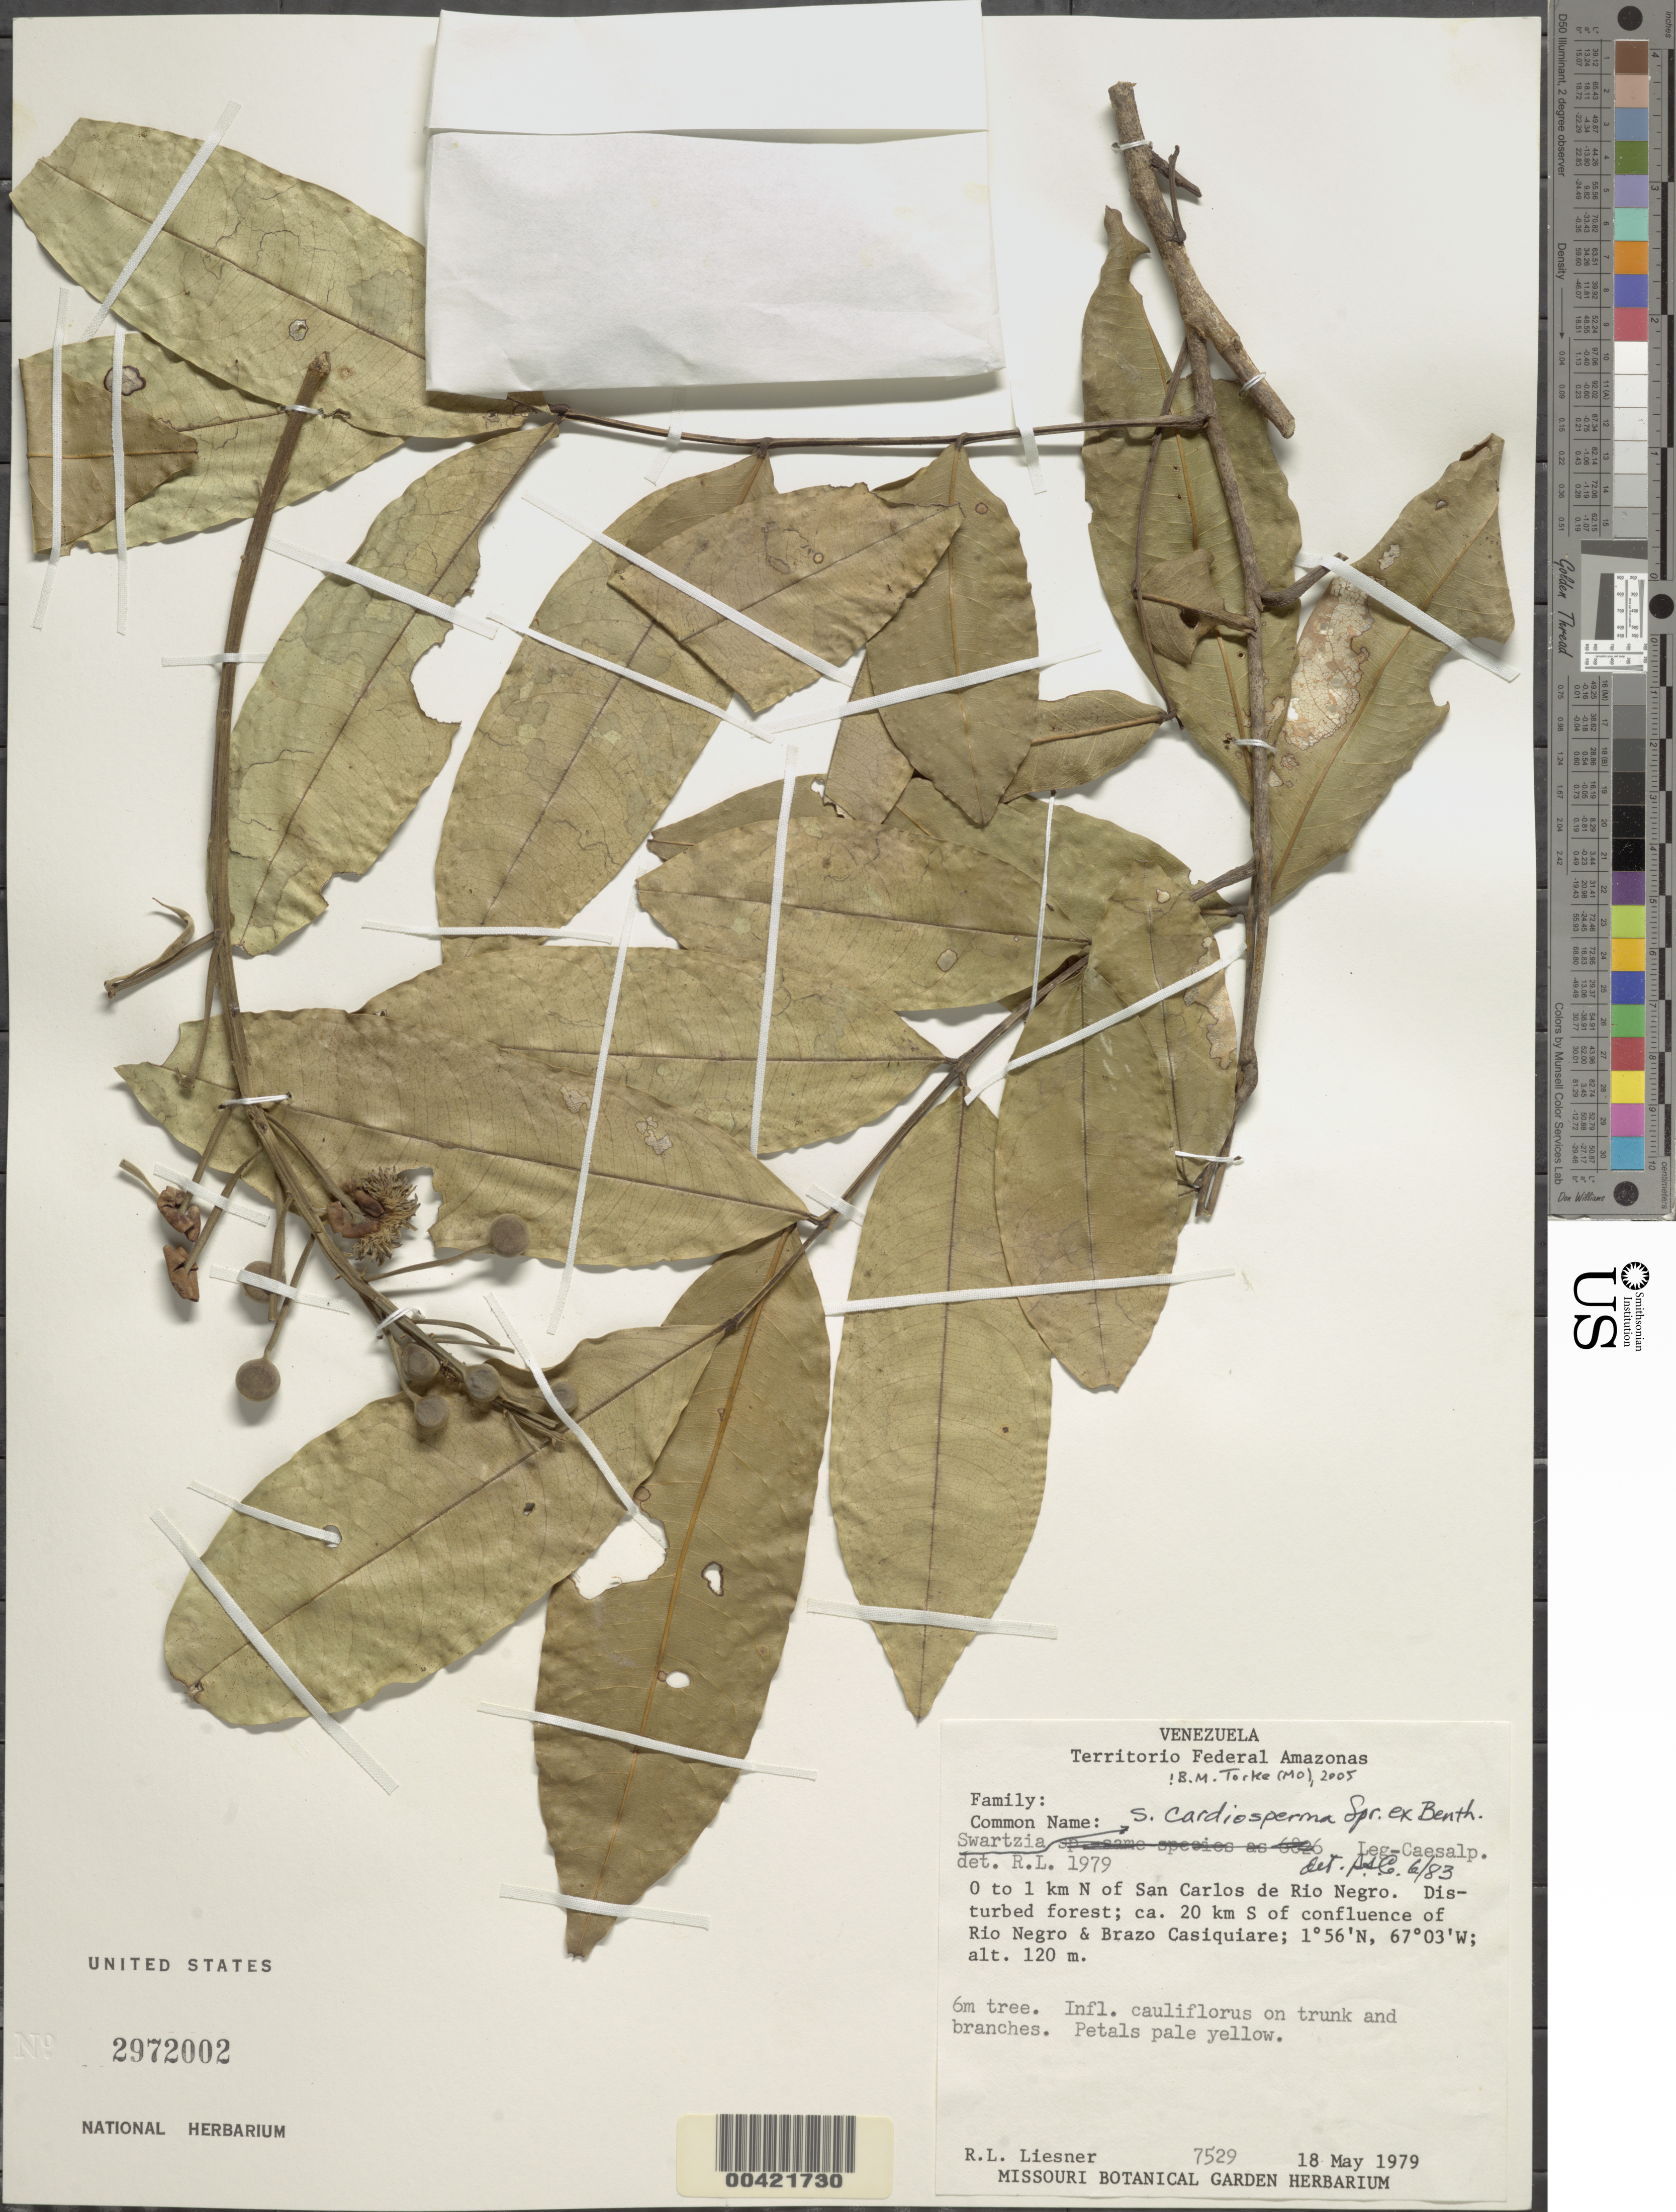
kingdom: Plantae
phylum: Tracheophyta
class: Magnoliopsida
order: Fabales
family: Fabaceae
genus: Swartzia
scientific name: Swartzia cardiosperma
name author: Spruce ex Benth.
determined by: Cowan, R. S.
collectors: R. L. Liesner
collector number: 7529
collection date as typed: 18 May 1979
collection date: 1979-05-18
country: Venezuela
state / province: Amazonas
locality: San carlos de rio negro; 0-1 km n of; 20 km s of confluence of rio negro and brazo casiquiare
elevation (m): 120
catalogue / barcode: US 2972002